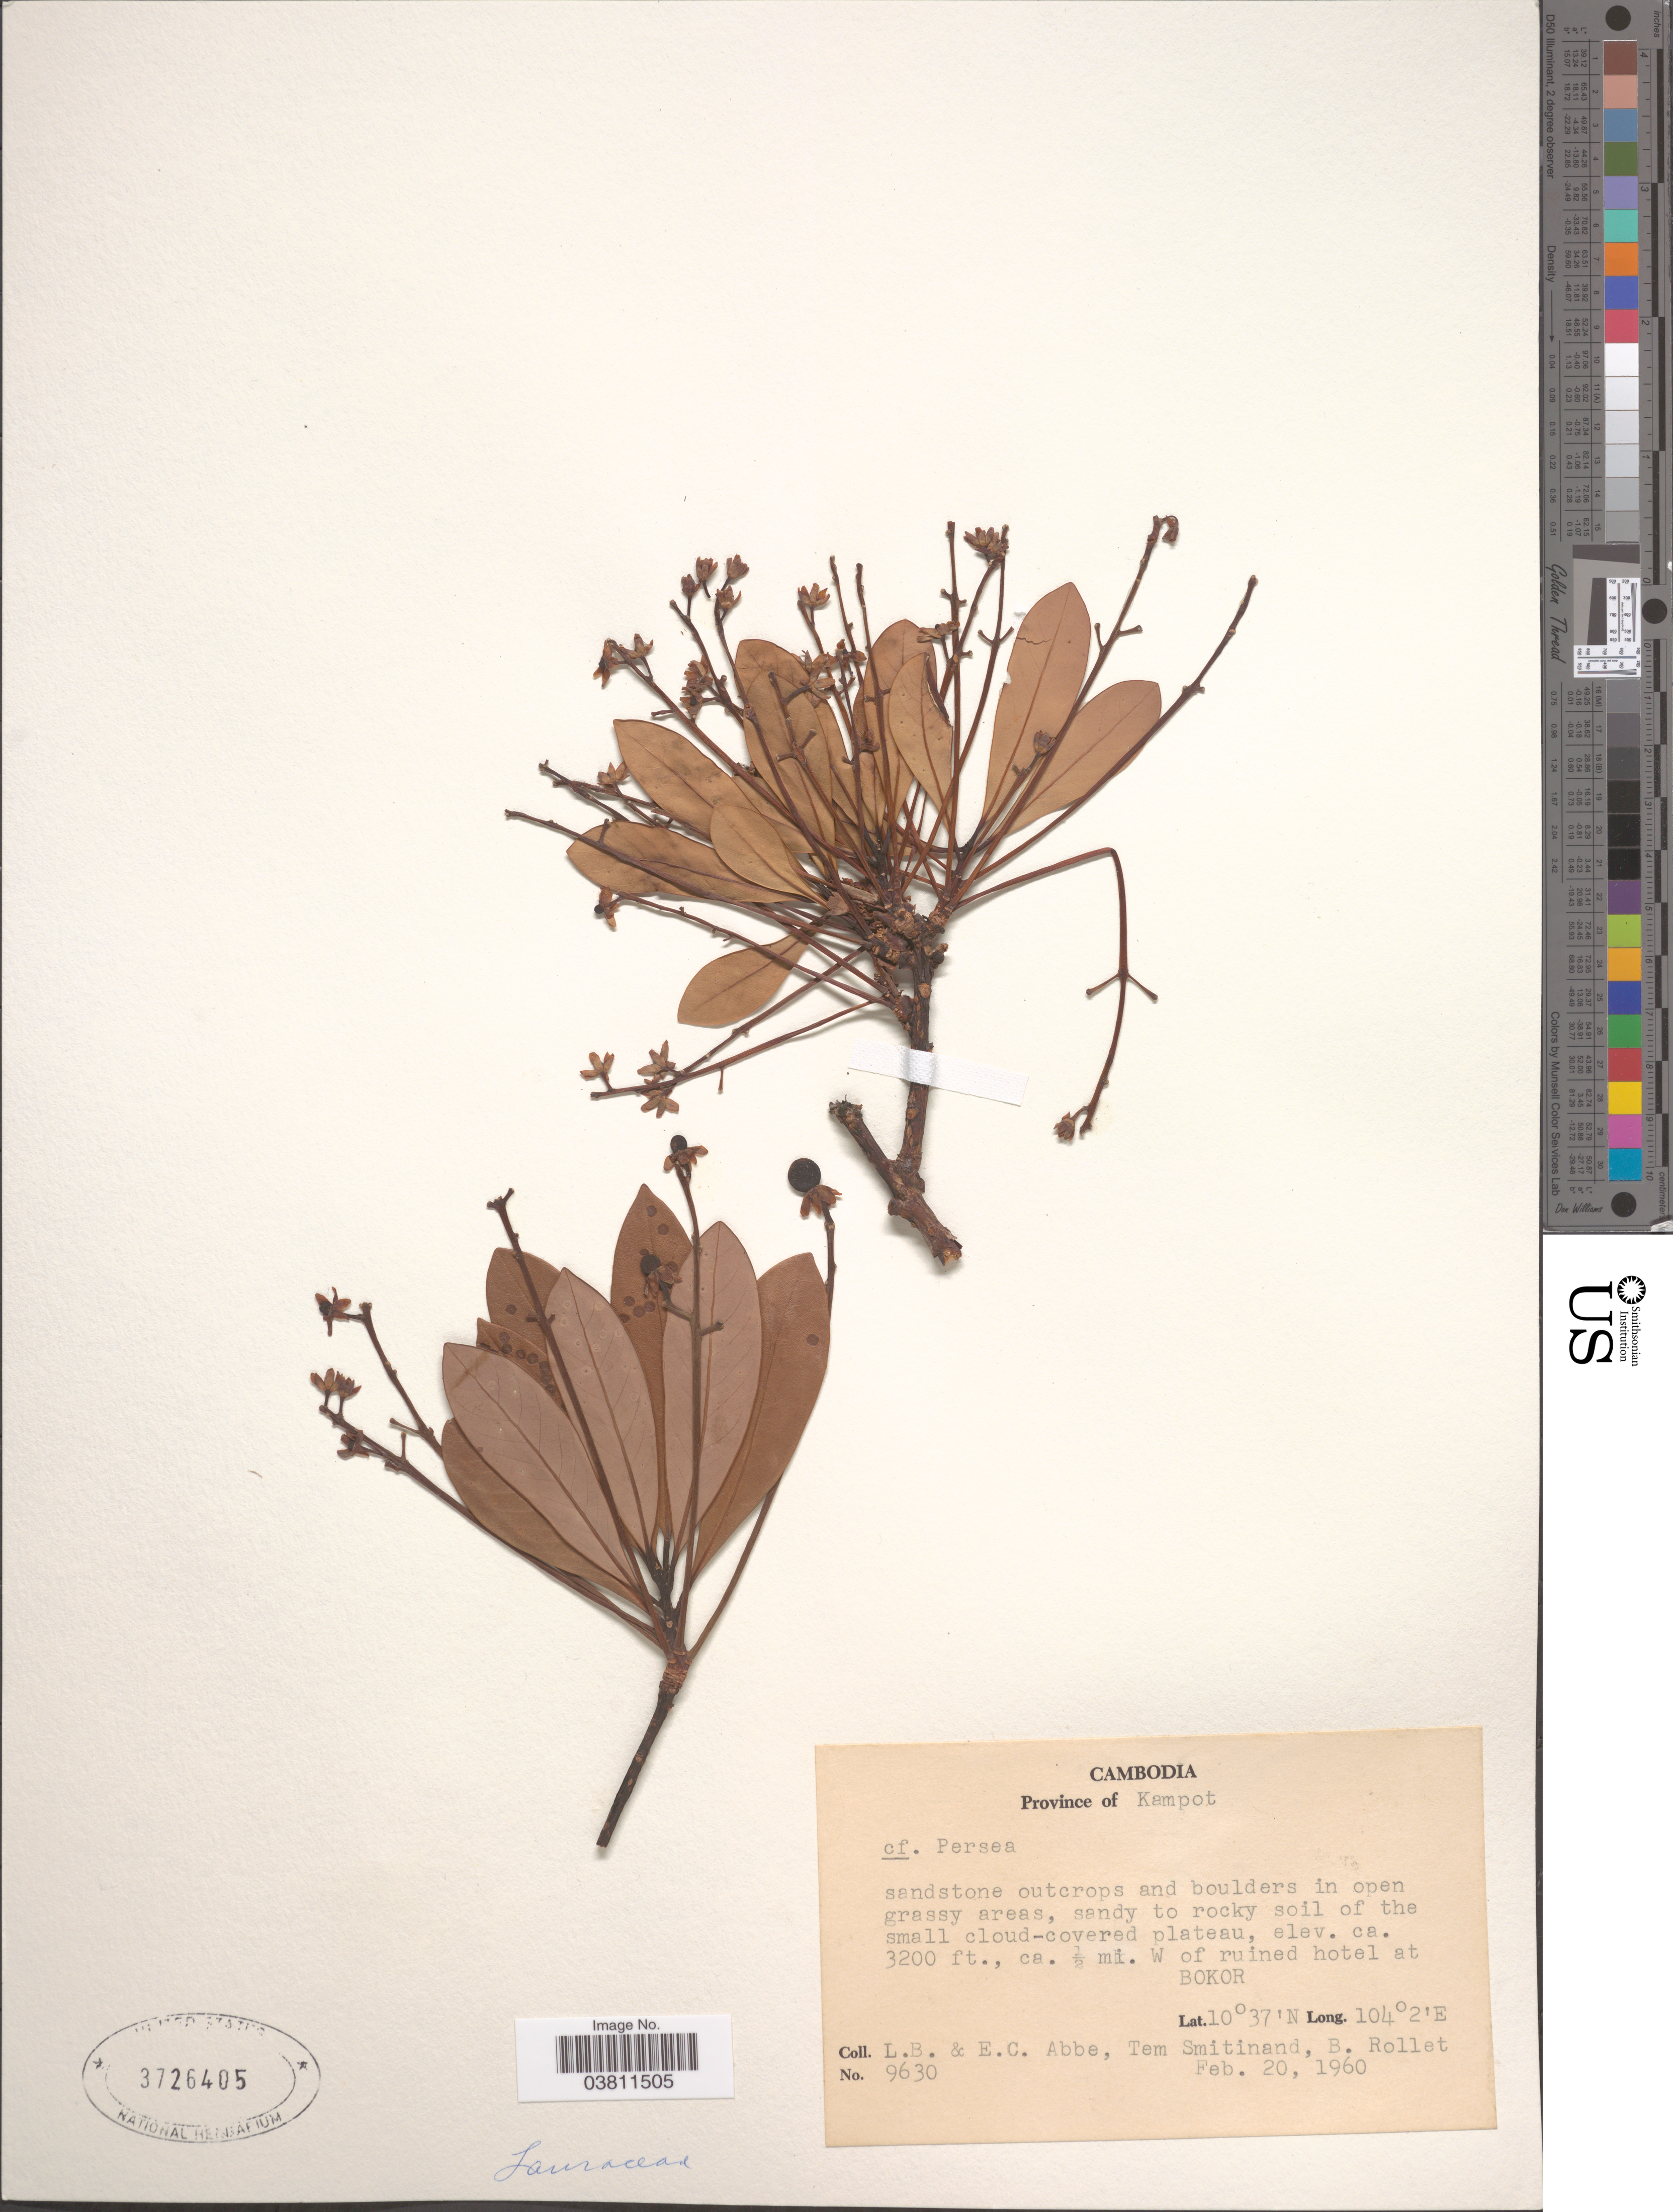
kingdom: Plantae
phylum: Tracheophyta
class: Magnoliopsida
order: Laurales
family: Lauraceae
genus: Persea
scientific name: Persea sp.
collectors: L. B. Abbe, E. C. Abbe, T. Smitinand & B. Rollet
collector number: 9630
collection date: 1960-02-20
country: Cambodia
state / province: Kâmpât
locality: Province of Kampot. ½ mi. W of ruined hotel at Bokor.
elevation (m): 975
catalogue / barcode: US 3726405